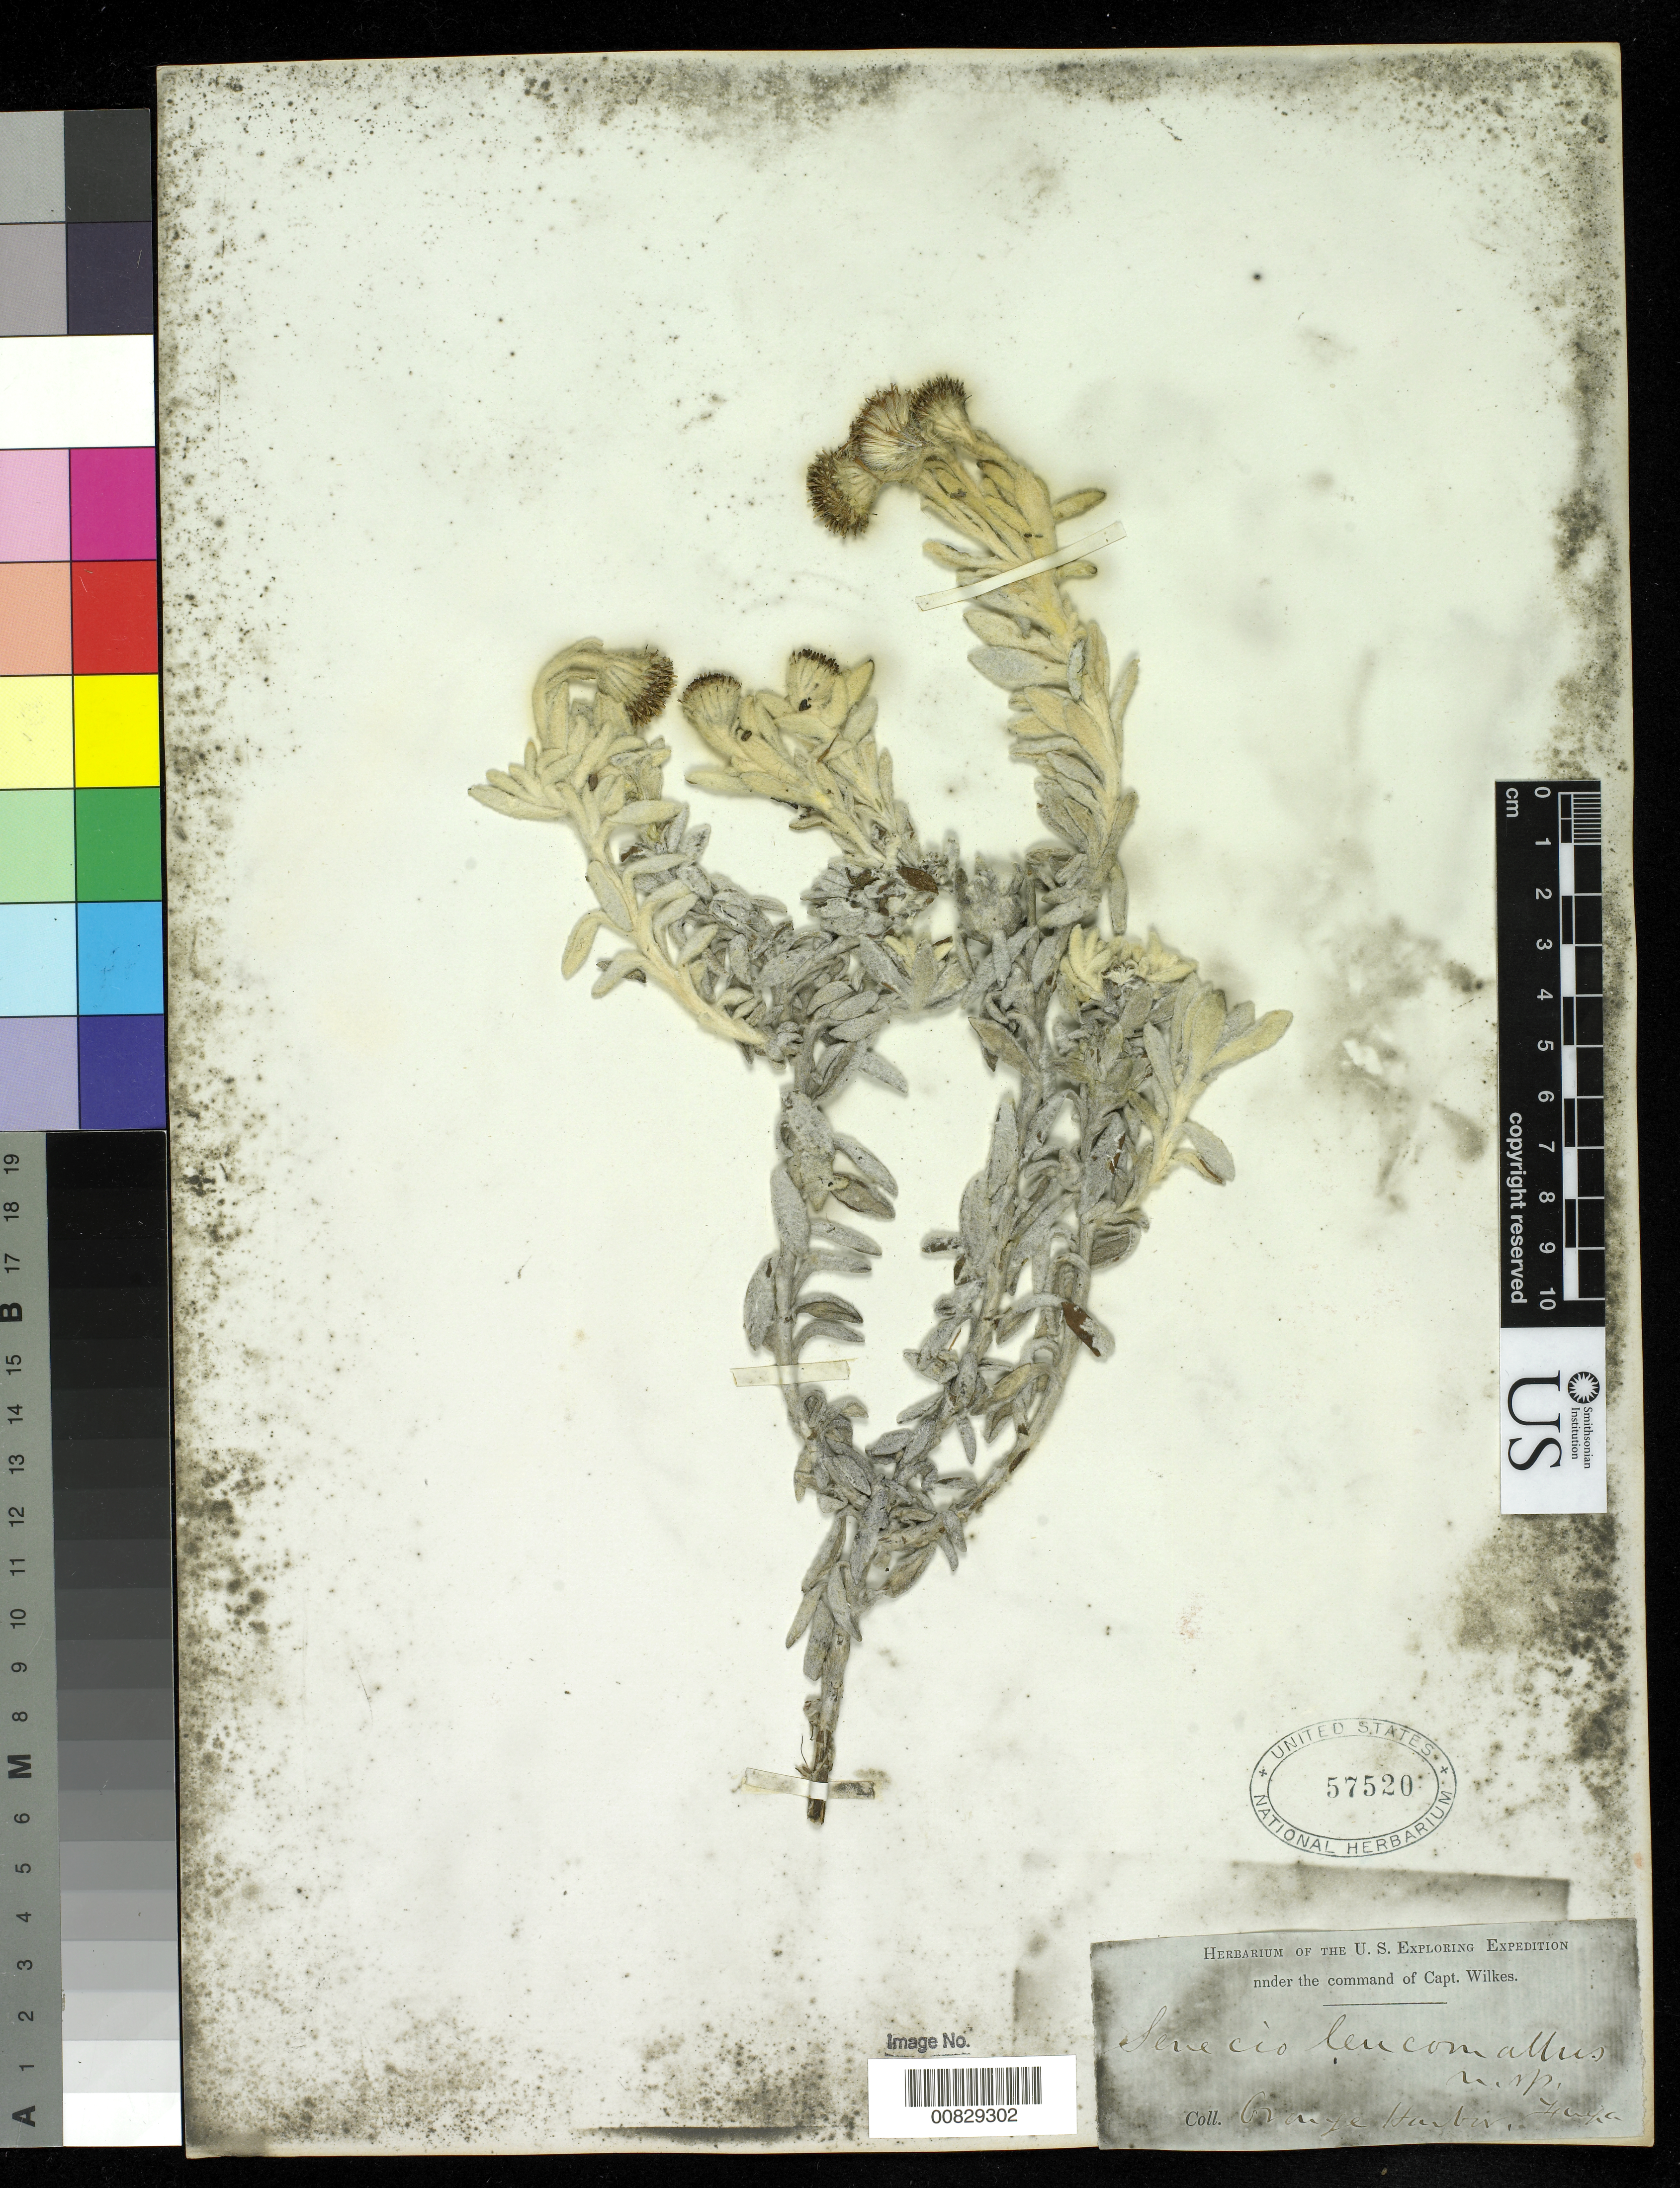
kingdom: Plantae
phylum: Tracheophyta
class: Magnoliopsida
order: Asterales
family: Asteraceae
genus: Senecio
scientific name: Senecio leucomallus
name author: A. Gray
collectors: Wilkes Explor. Exped.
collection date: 1838/1842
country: Argentina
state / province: Tierra del Fuego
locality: Orange Harbor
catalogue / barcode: US 57520